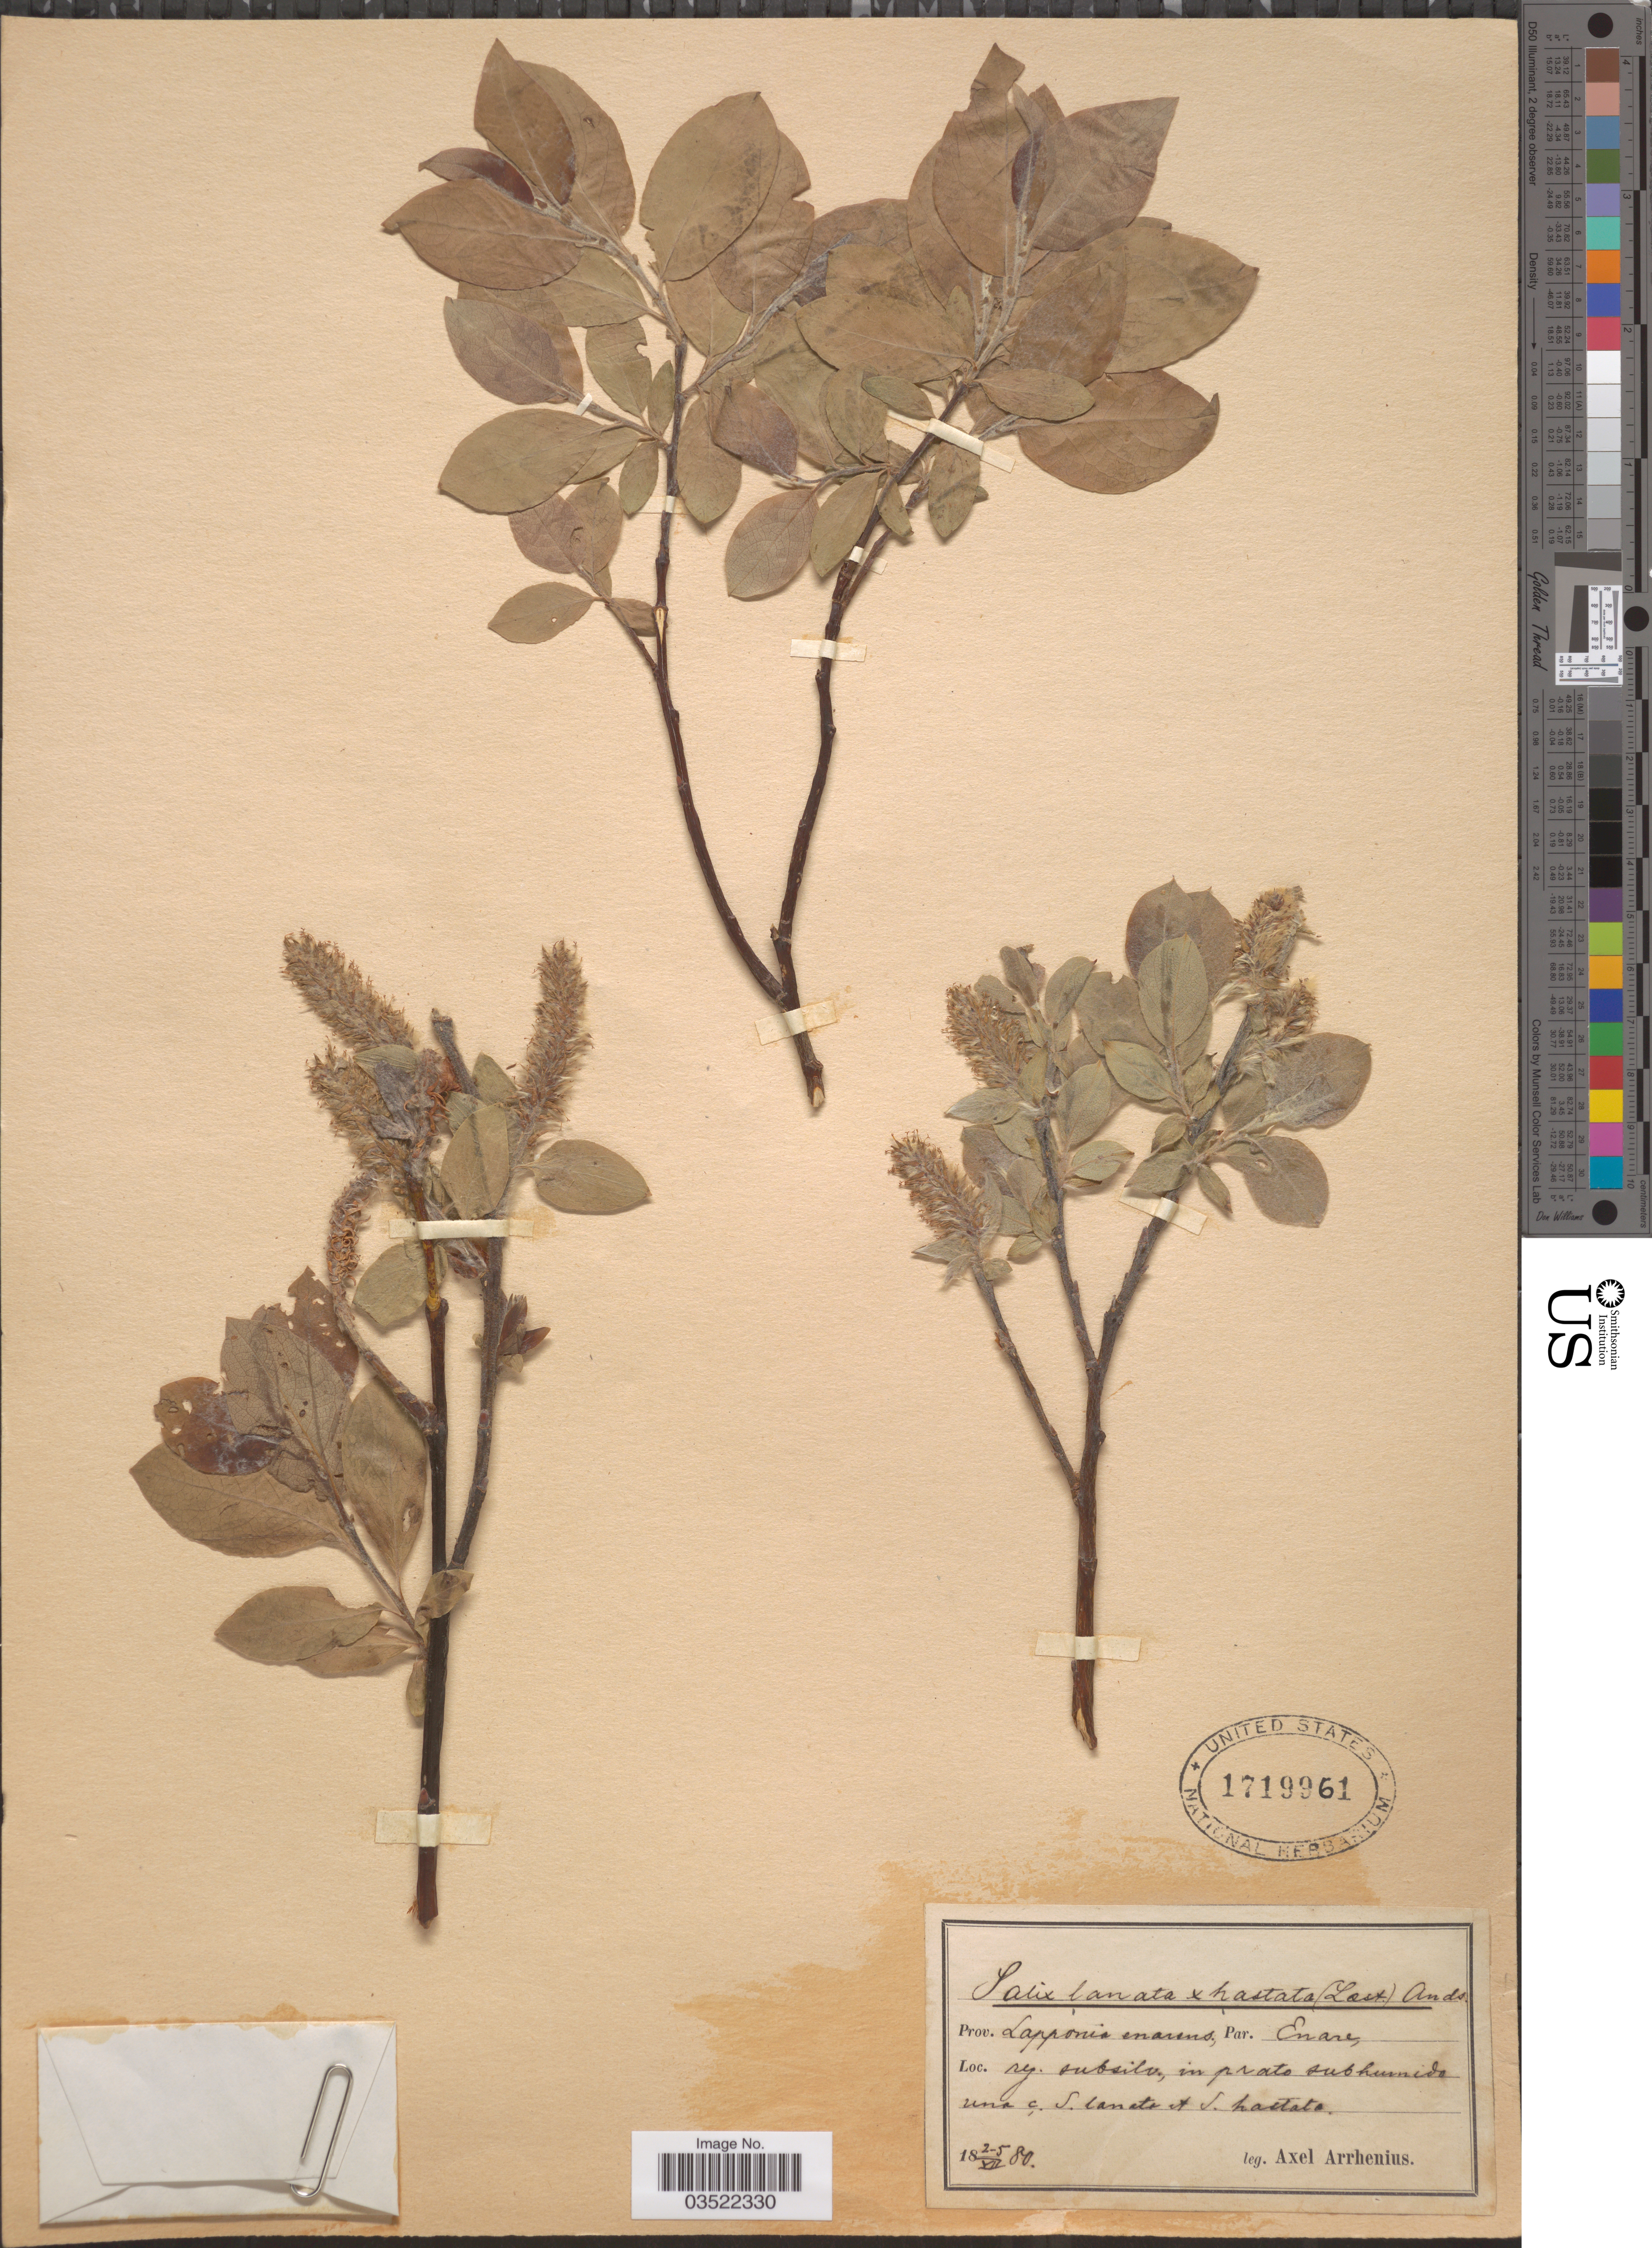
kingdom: Plantae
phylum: Tracheophyta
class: Magnoliopsida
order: Malpighiales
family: Salicaceae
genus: Salix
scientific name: Salix hastata x S. lanata L.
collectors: A. Arrhenius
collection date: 1880-07-02/1880-07-05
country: Finland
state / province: Lappi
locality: Enare [Inari]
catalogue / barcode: US 1719961